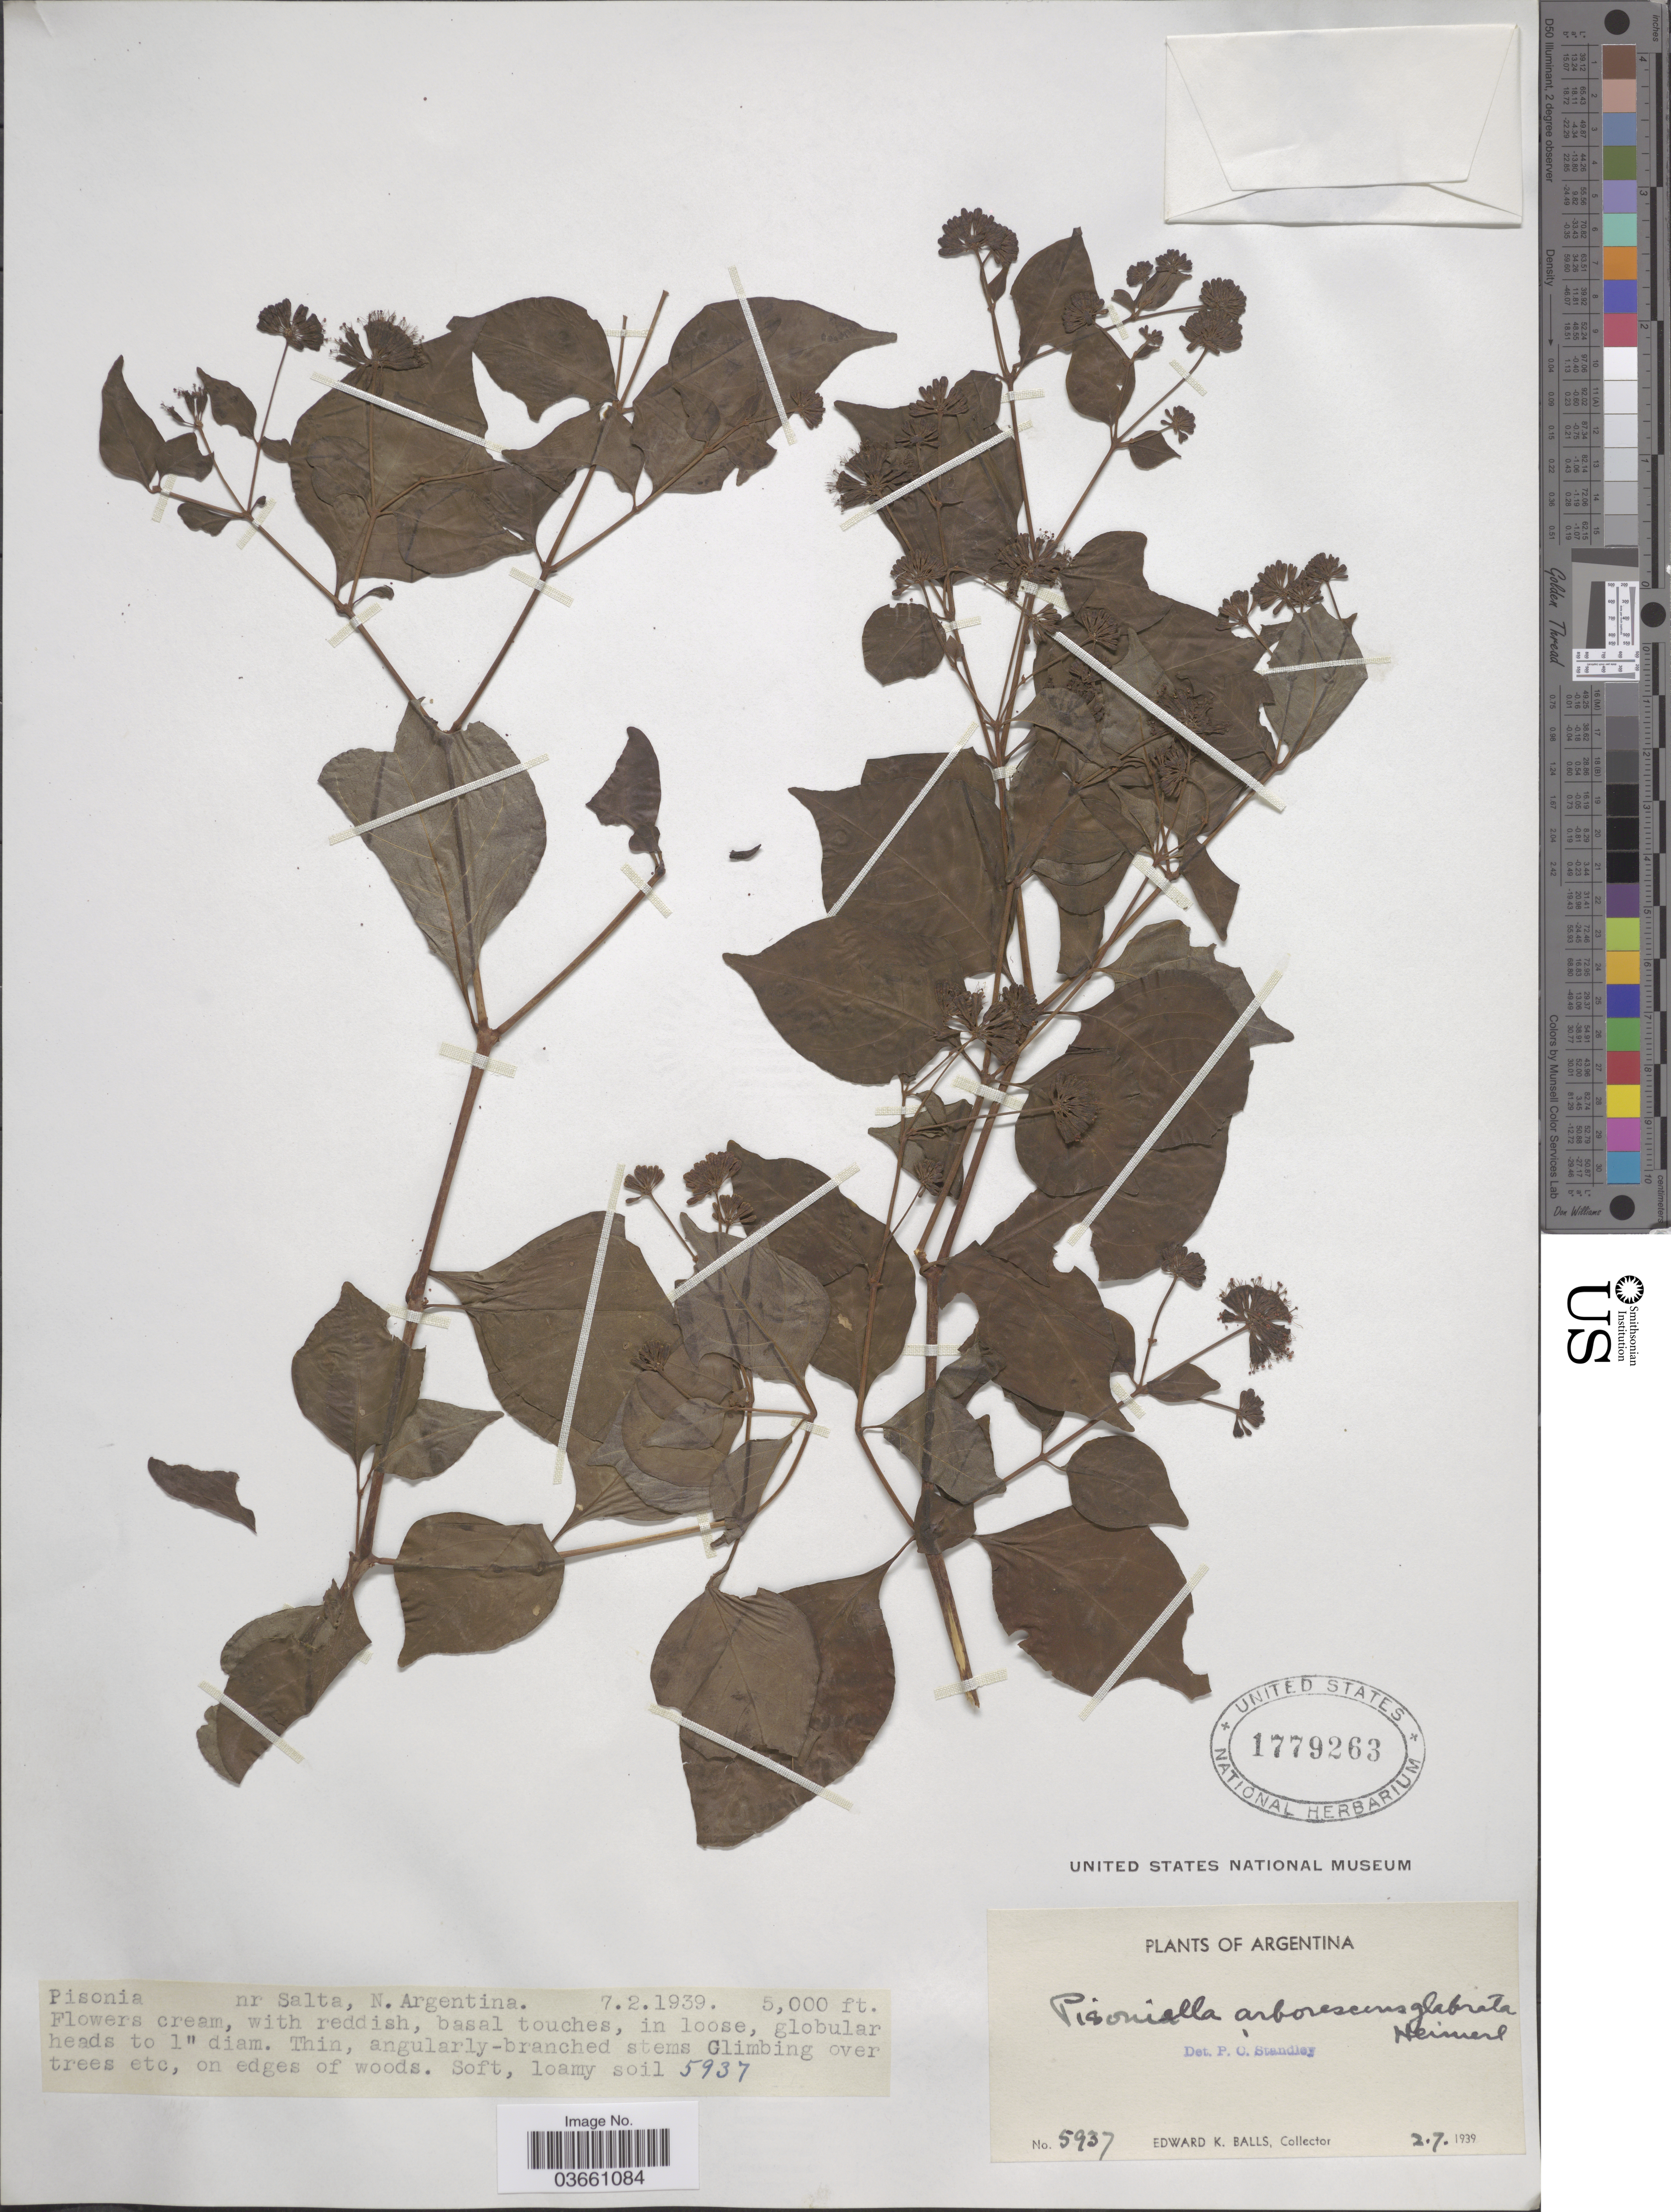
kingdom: Plantae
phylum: Tracheophyta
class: Magnoliopsida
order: Caryophyllales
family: Nyctaginaceae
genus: Pisoniella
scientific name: Pisoniella arborescens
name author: (Lag. & Rodr.) Standl.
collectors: E. K. Balls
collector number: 5937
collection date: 1939-02-07/1939-07-02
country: Argentina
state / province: Salta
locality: Nr Salta, N. Argentina.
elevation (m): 1524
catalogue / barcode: US 1779263